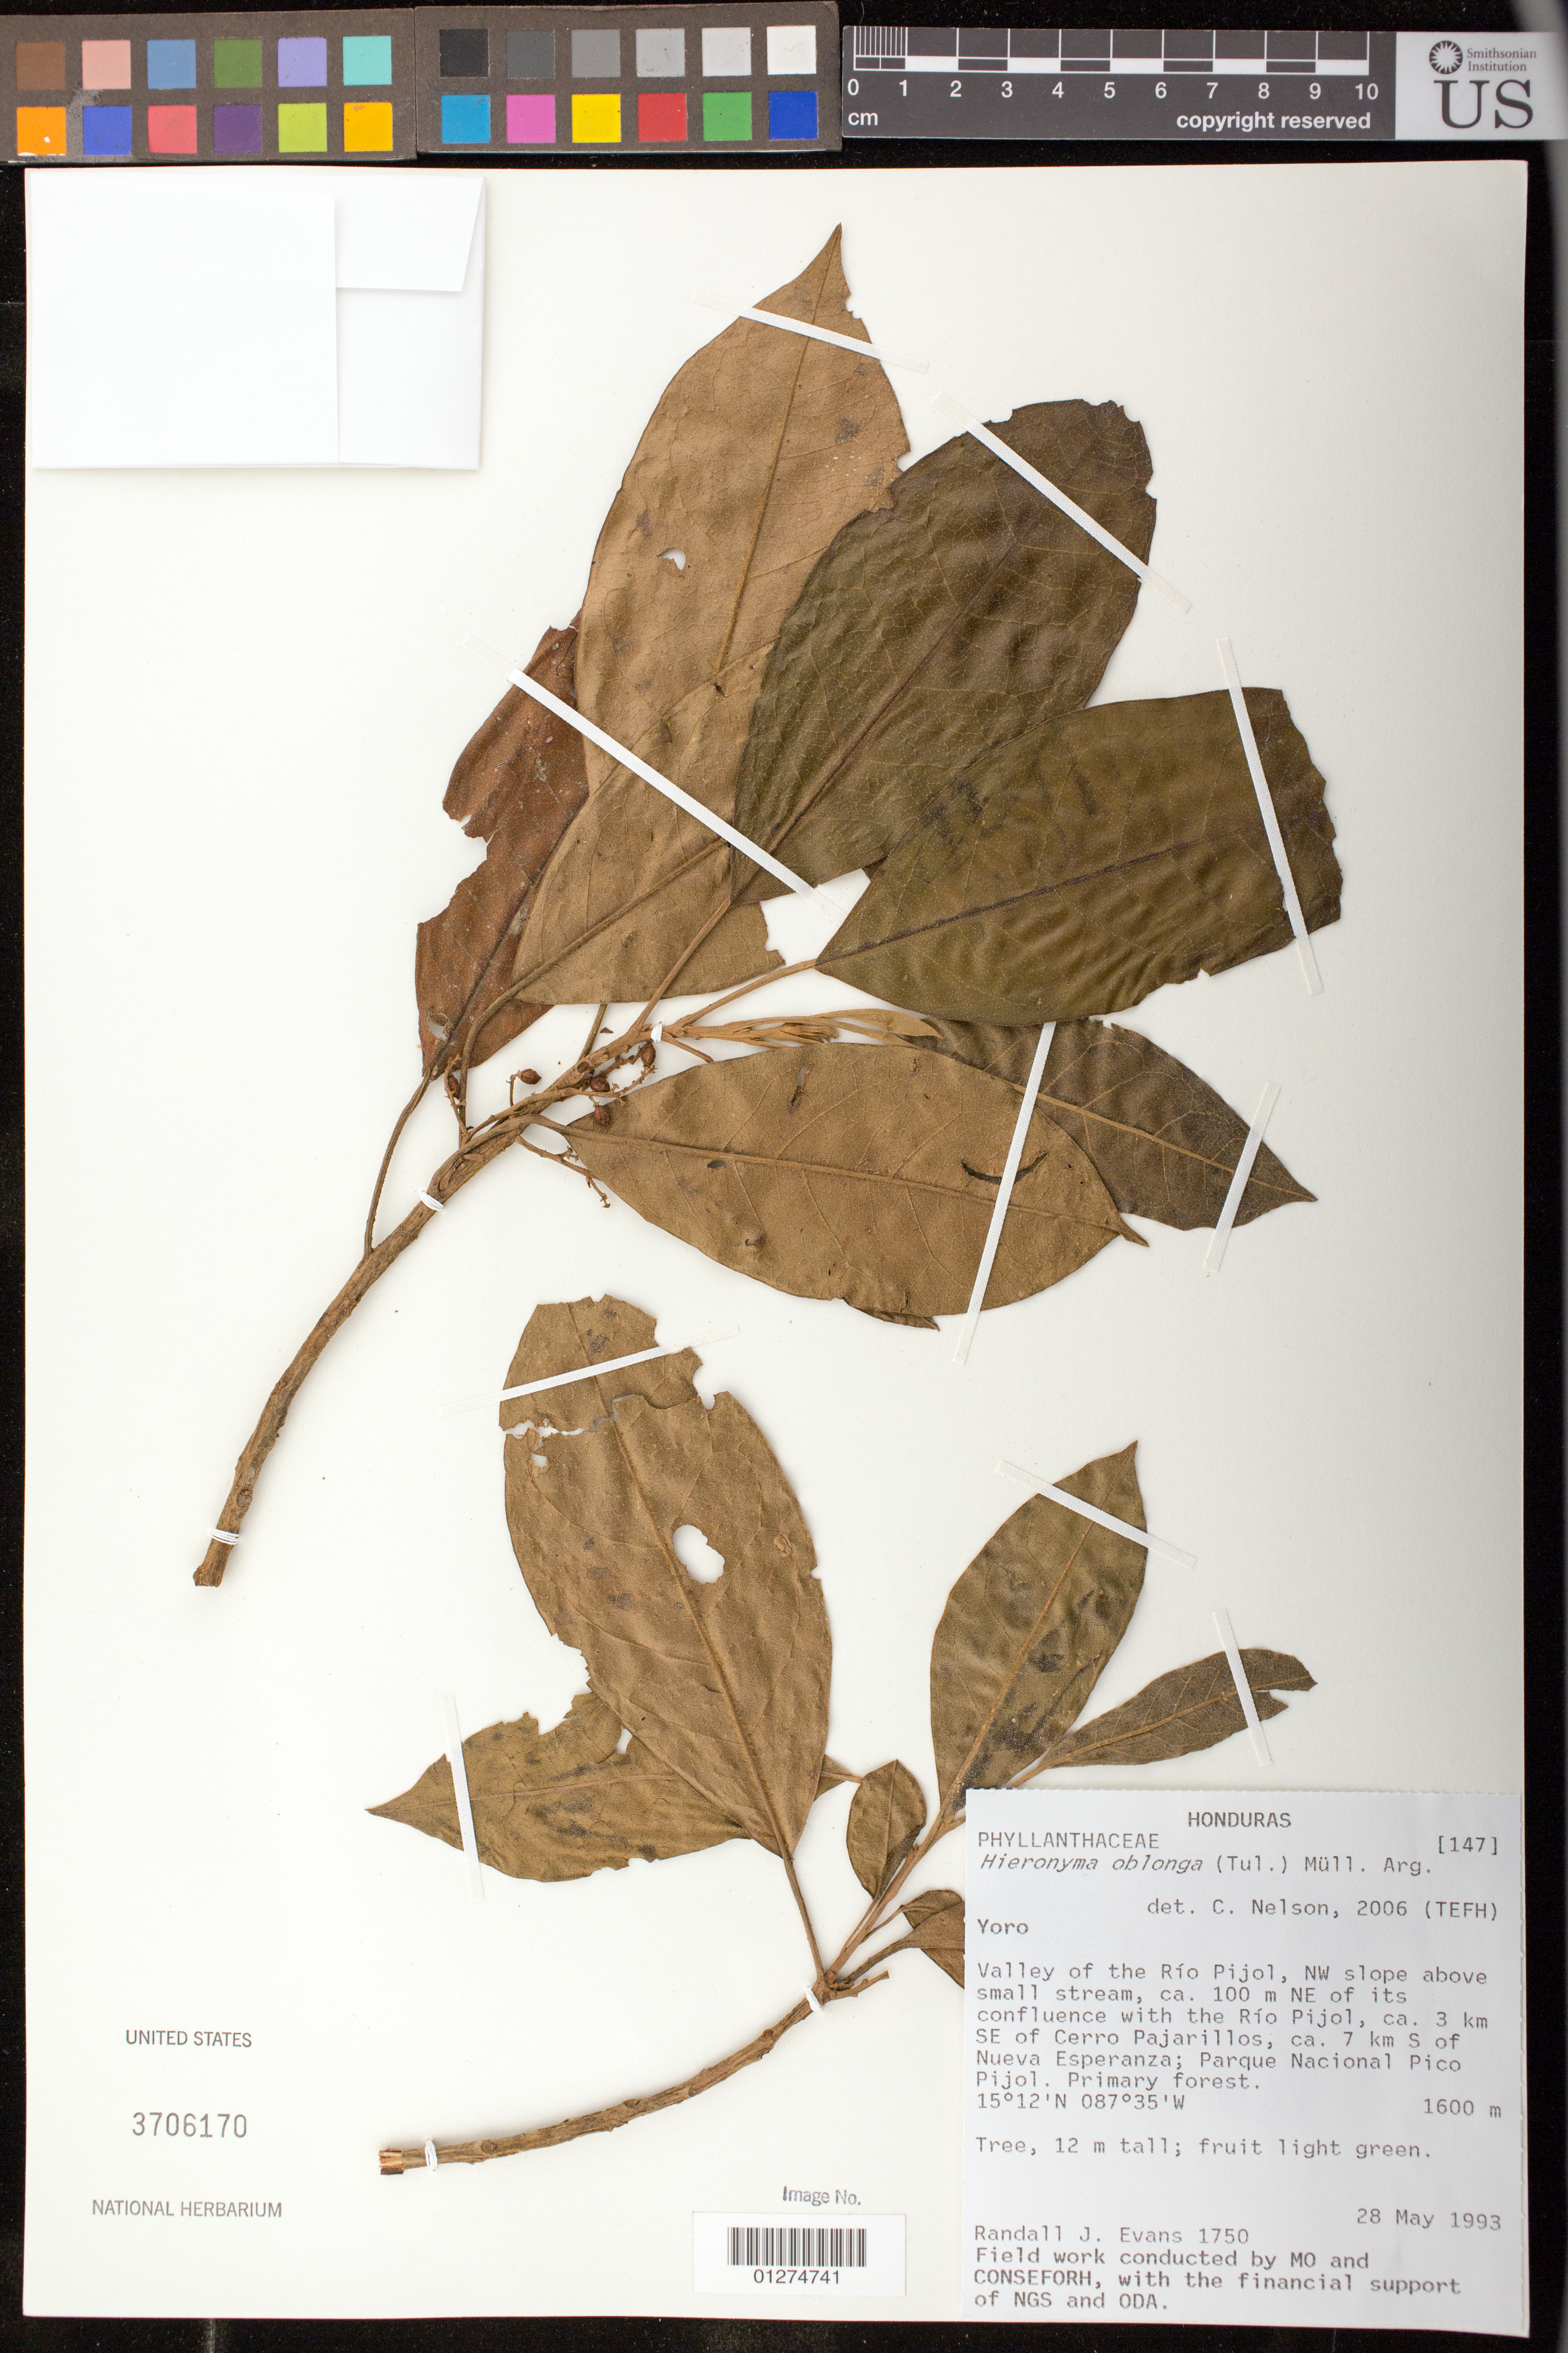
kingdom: Plantae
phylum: Tracheophyta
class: Magnoliopsida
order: Malpighiales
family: Phyllanthaceae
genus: Hieronyma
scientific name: Hieronyma oblonga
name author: (Tul.) Müll. Arg.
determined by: Nelson, C.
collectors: R. Evans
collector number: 1750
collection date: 1993-05-28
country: Honduras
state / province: Yoro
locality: Valley of the Rio Pijol, NW slope above small stream, ca. 100 m NE of its confluence with the Rio Pijol, ca. 3 km SE of Cerro Pajarillos, ca. 7 km S of Nueva Esperanza; Parque Nacional Pico Pijol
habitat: primary forest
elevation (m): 1600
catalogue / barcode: US 3706170